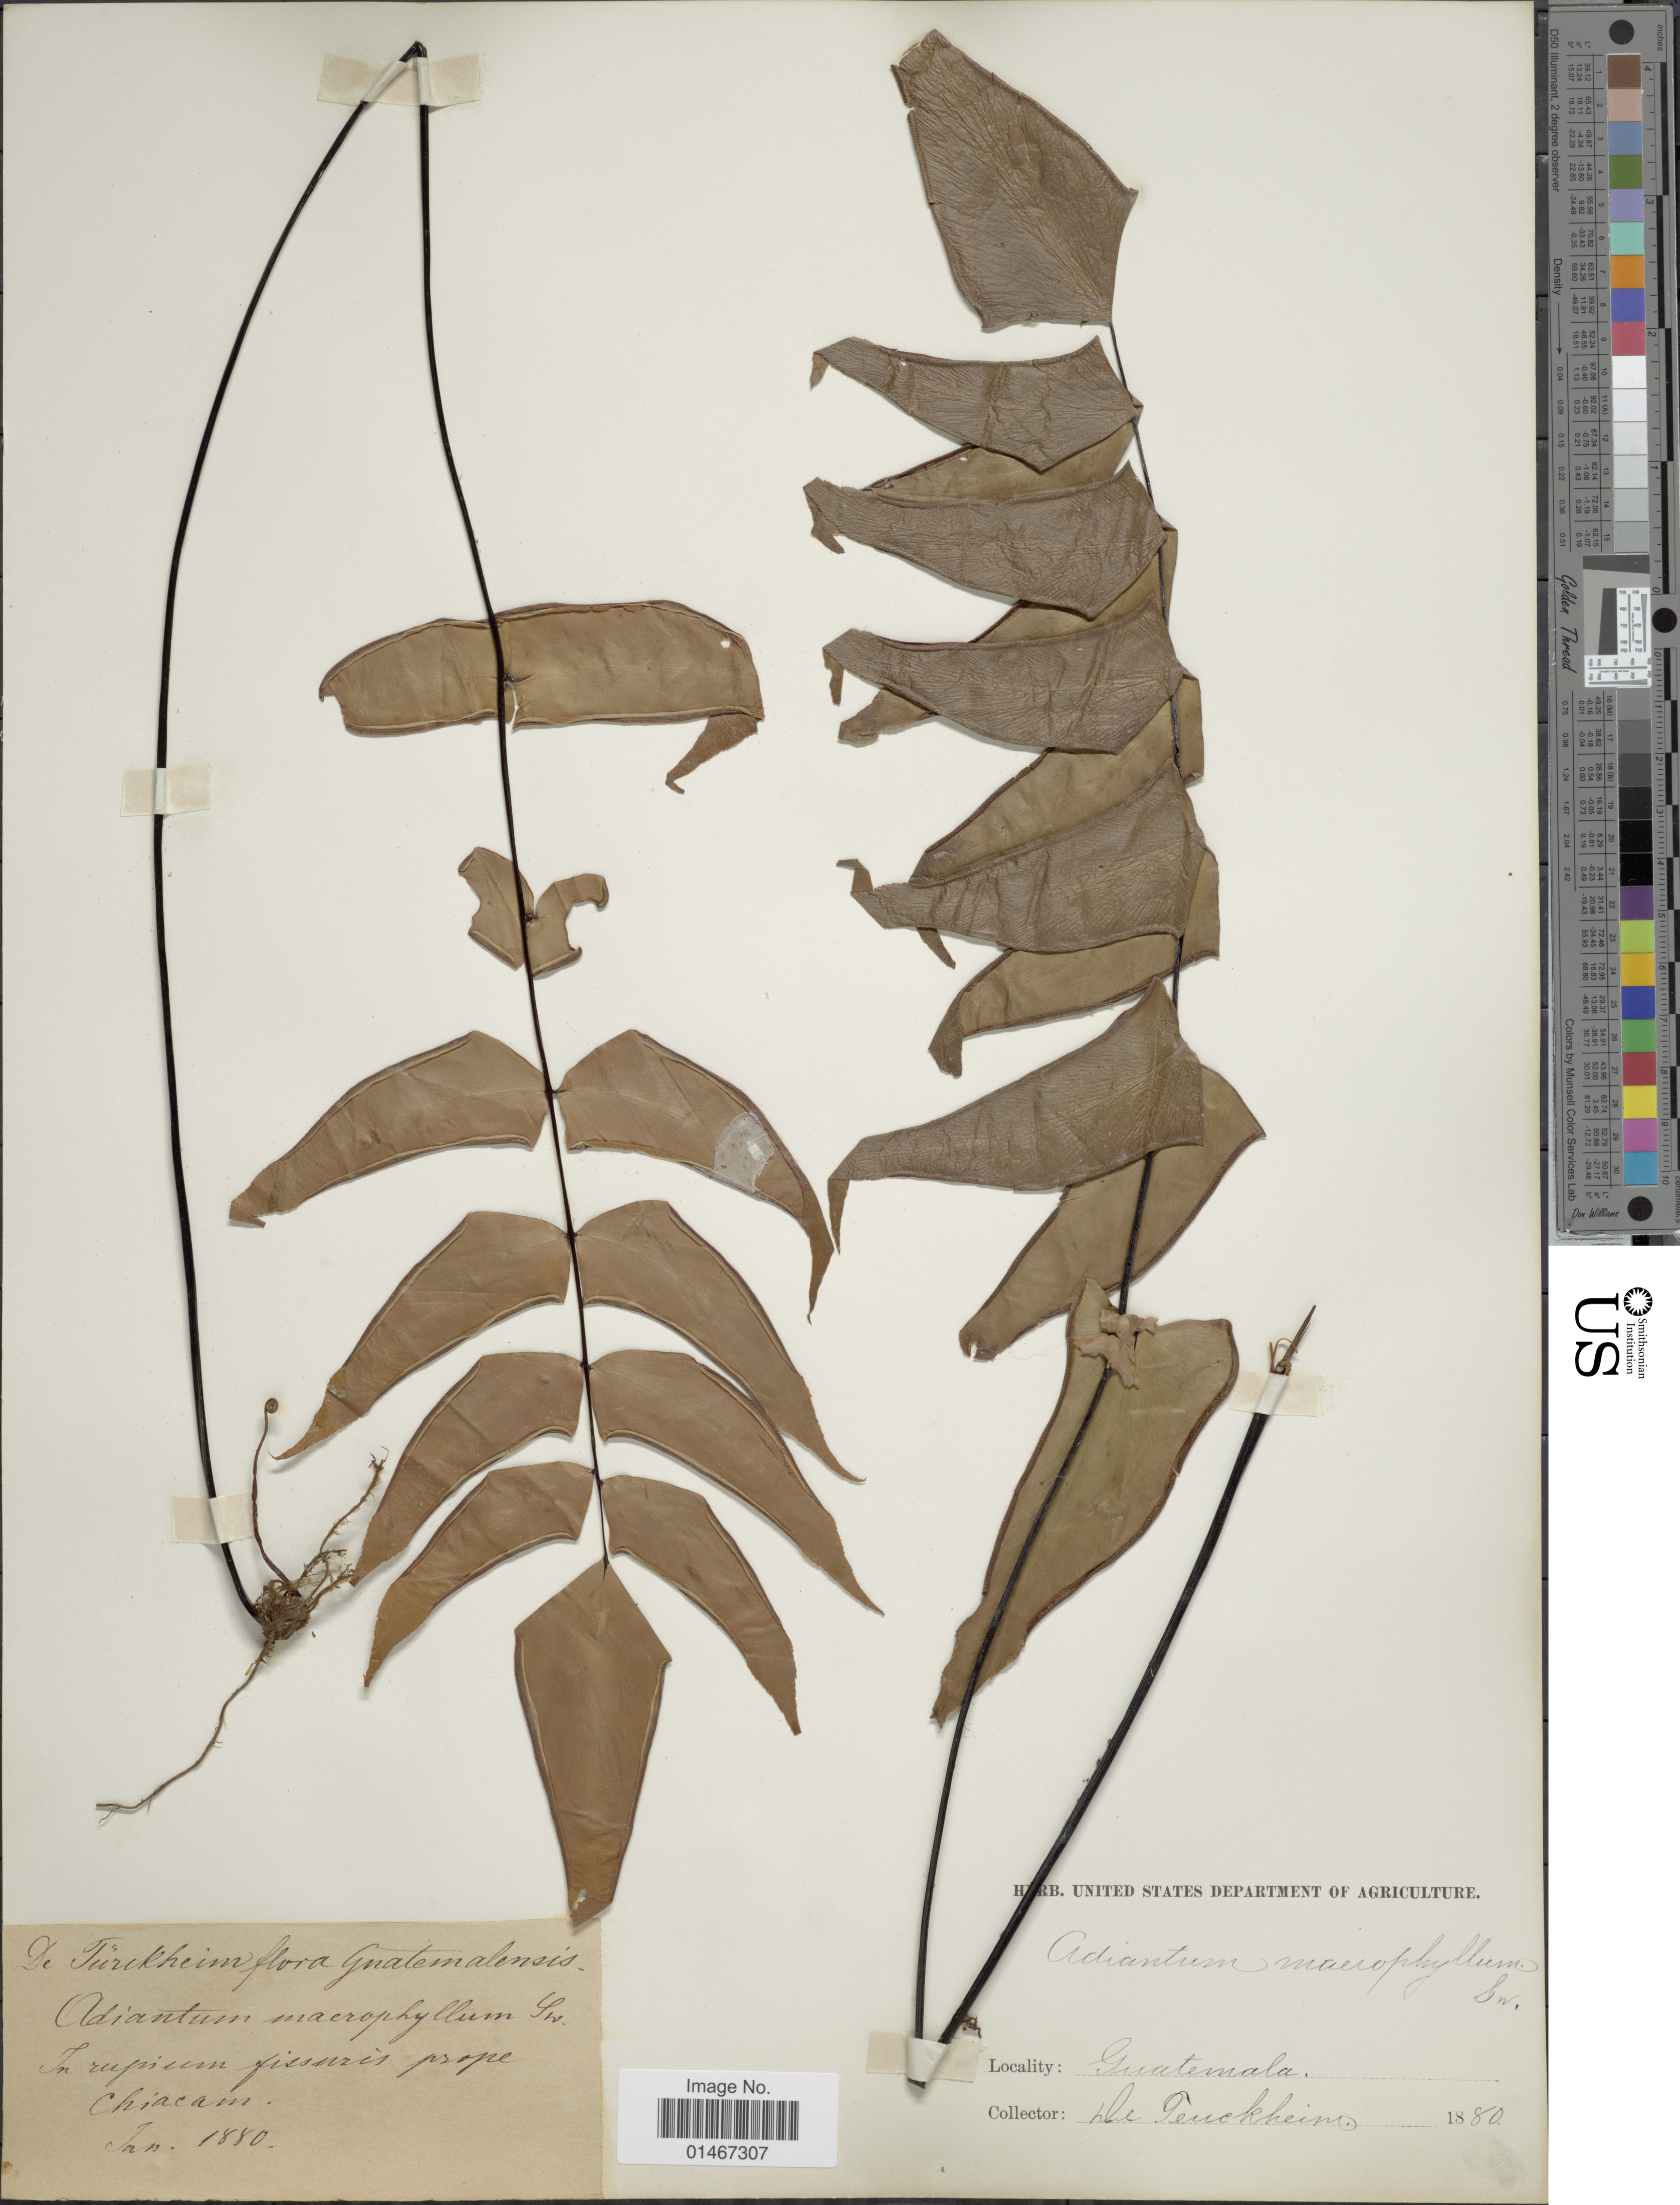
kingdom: Plantae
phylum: Tracheophyta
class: Polypodiopsida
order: Polypodiales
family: Pteridaceae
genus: Adiantum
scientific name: Adiantum macrophyllum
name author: Sw.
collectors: Turckheim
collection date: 1880-01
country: Guatemala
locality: in rupium fissuris prope Chiacam.